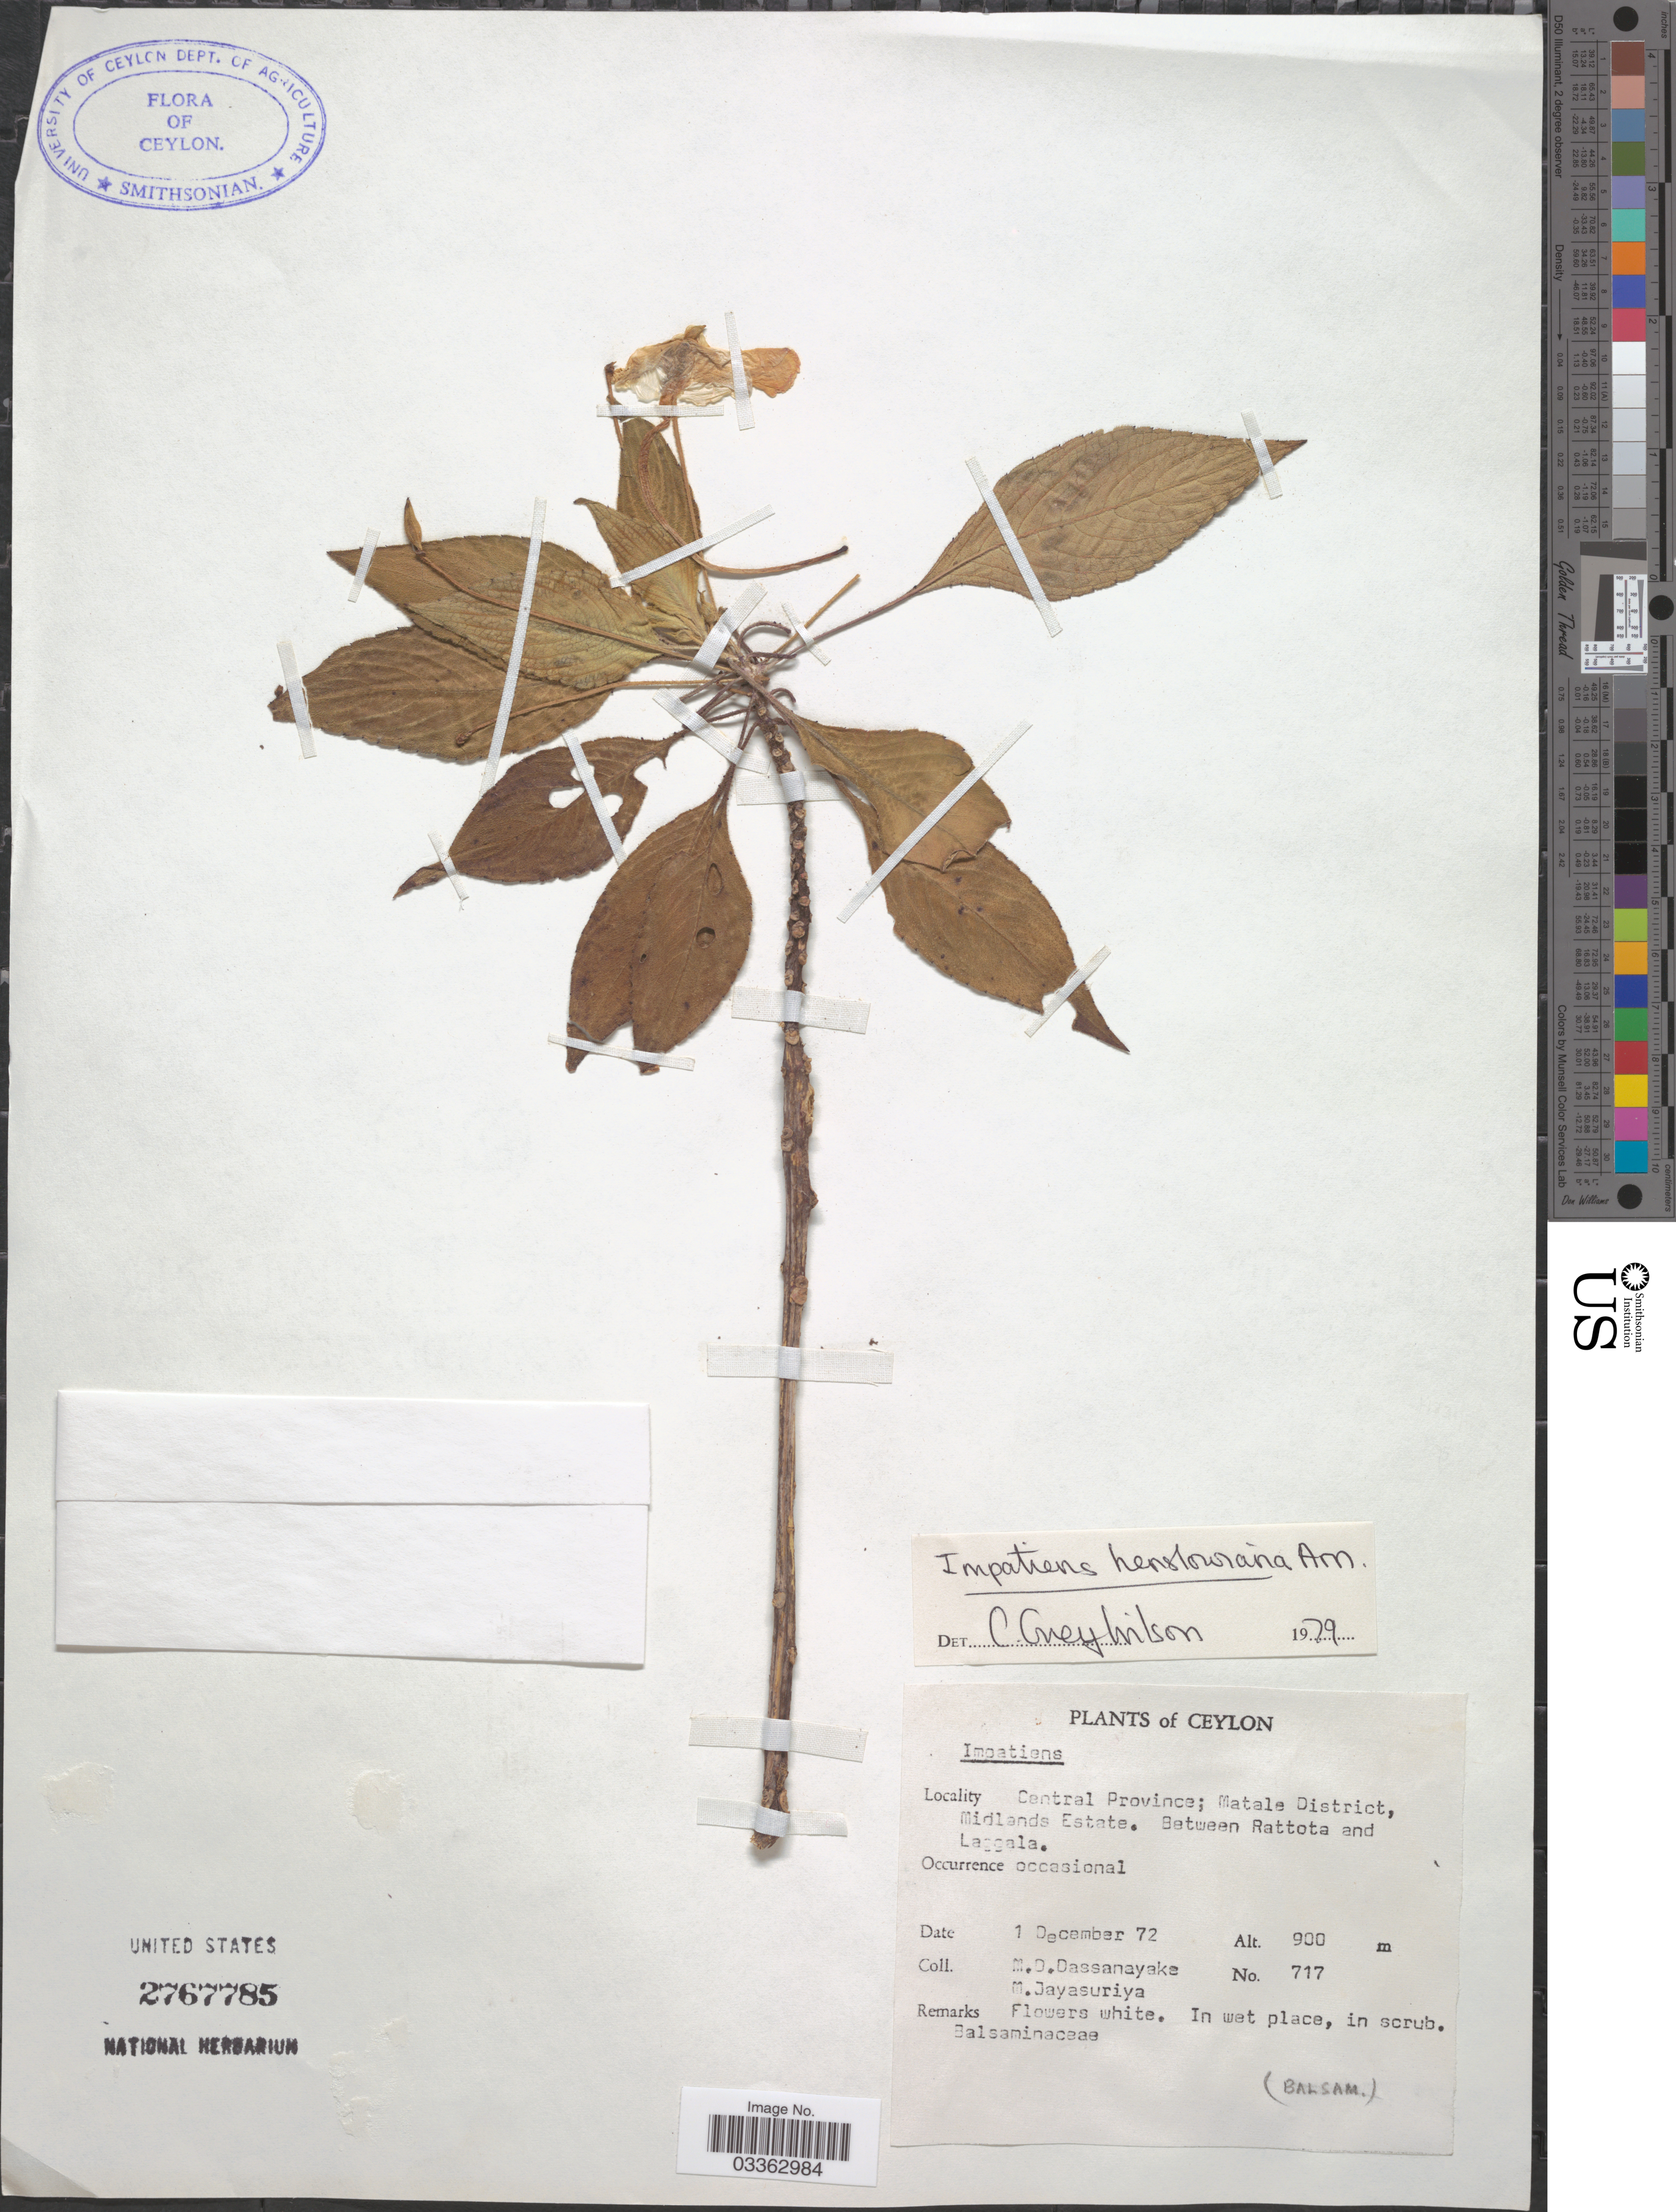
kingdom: Plantae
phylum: Tracheophyta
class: Magnoliopsida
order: Ericales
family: Balsaminaceae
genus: Impatiens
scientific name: Impatiens henslowiana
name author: Arn.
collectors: M. D. Dassanayake & M. Jayasuriya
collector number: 717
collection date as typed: Transcribed d/m/y: 1/12/72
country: Sri Lanka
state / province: Central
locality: Ceylon, Matale District, Midlands Estate. Between Rattota and Laggala.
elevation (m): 900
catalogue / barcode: US 2767785